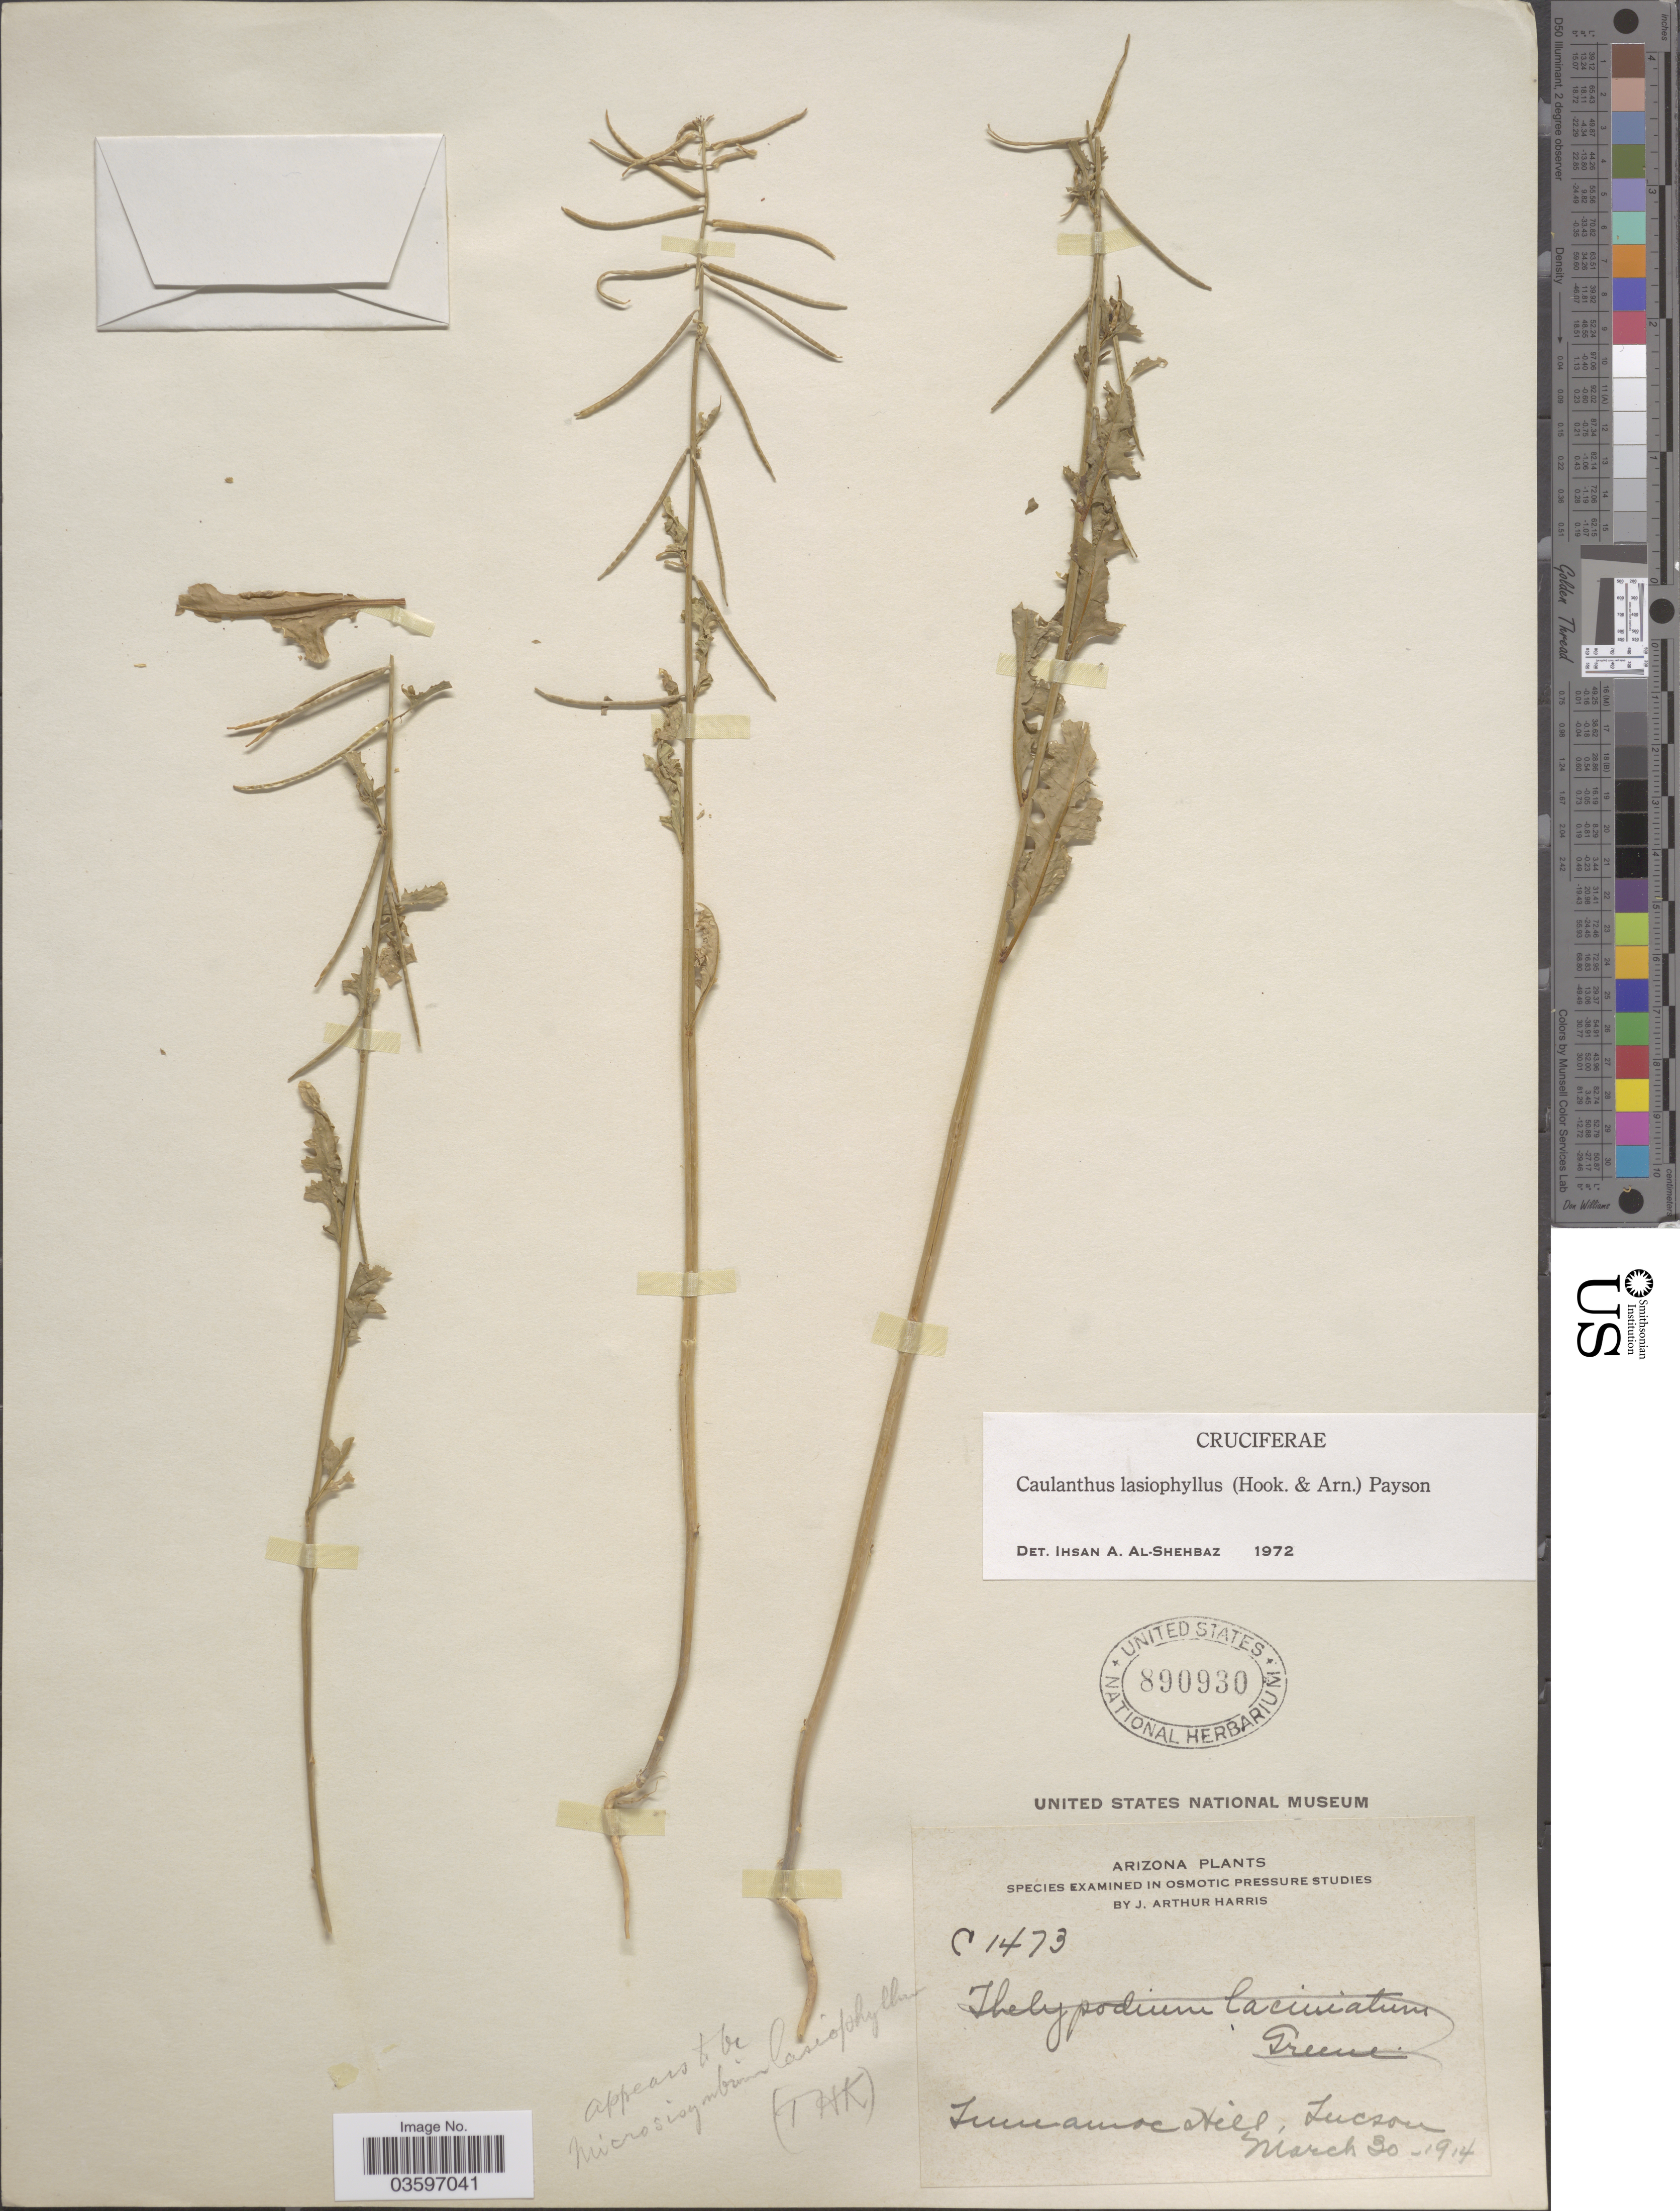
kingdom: Plantae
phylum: Tracheophyta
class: Magnoliopsida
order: Brassicales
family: Brassicaceae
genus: Caulanthus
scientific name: Caulanthus lasiophyllus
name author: (Hook. & Arn.) Payson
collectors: J. A. Harris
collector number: C1473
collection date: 1914-03-30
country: United States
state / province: Arizona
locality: Tumamoc Hill, Tucson.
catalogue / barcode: US 890930